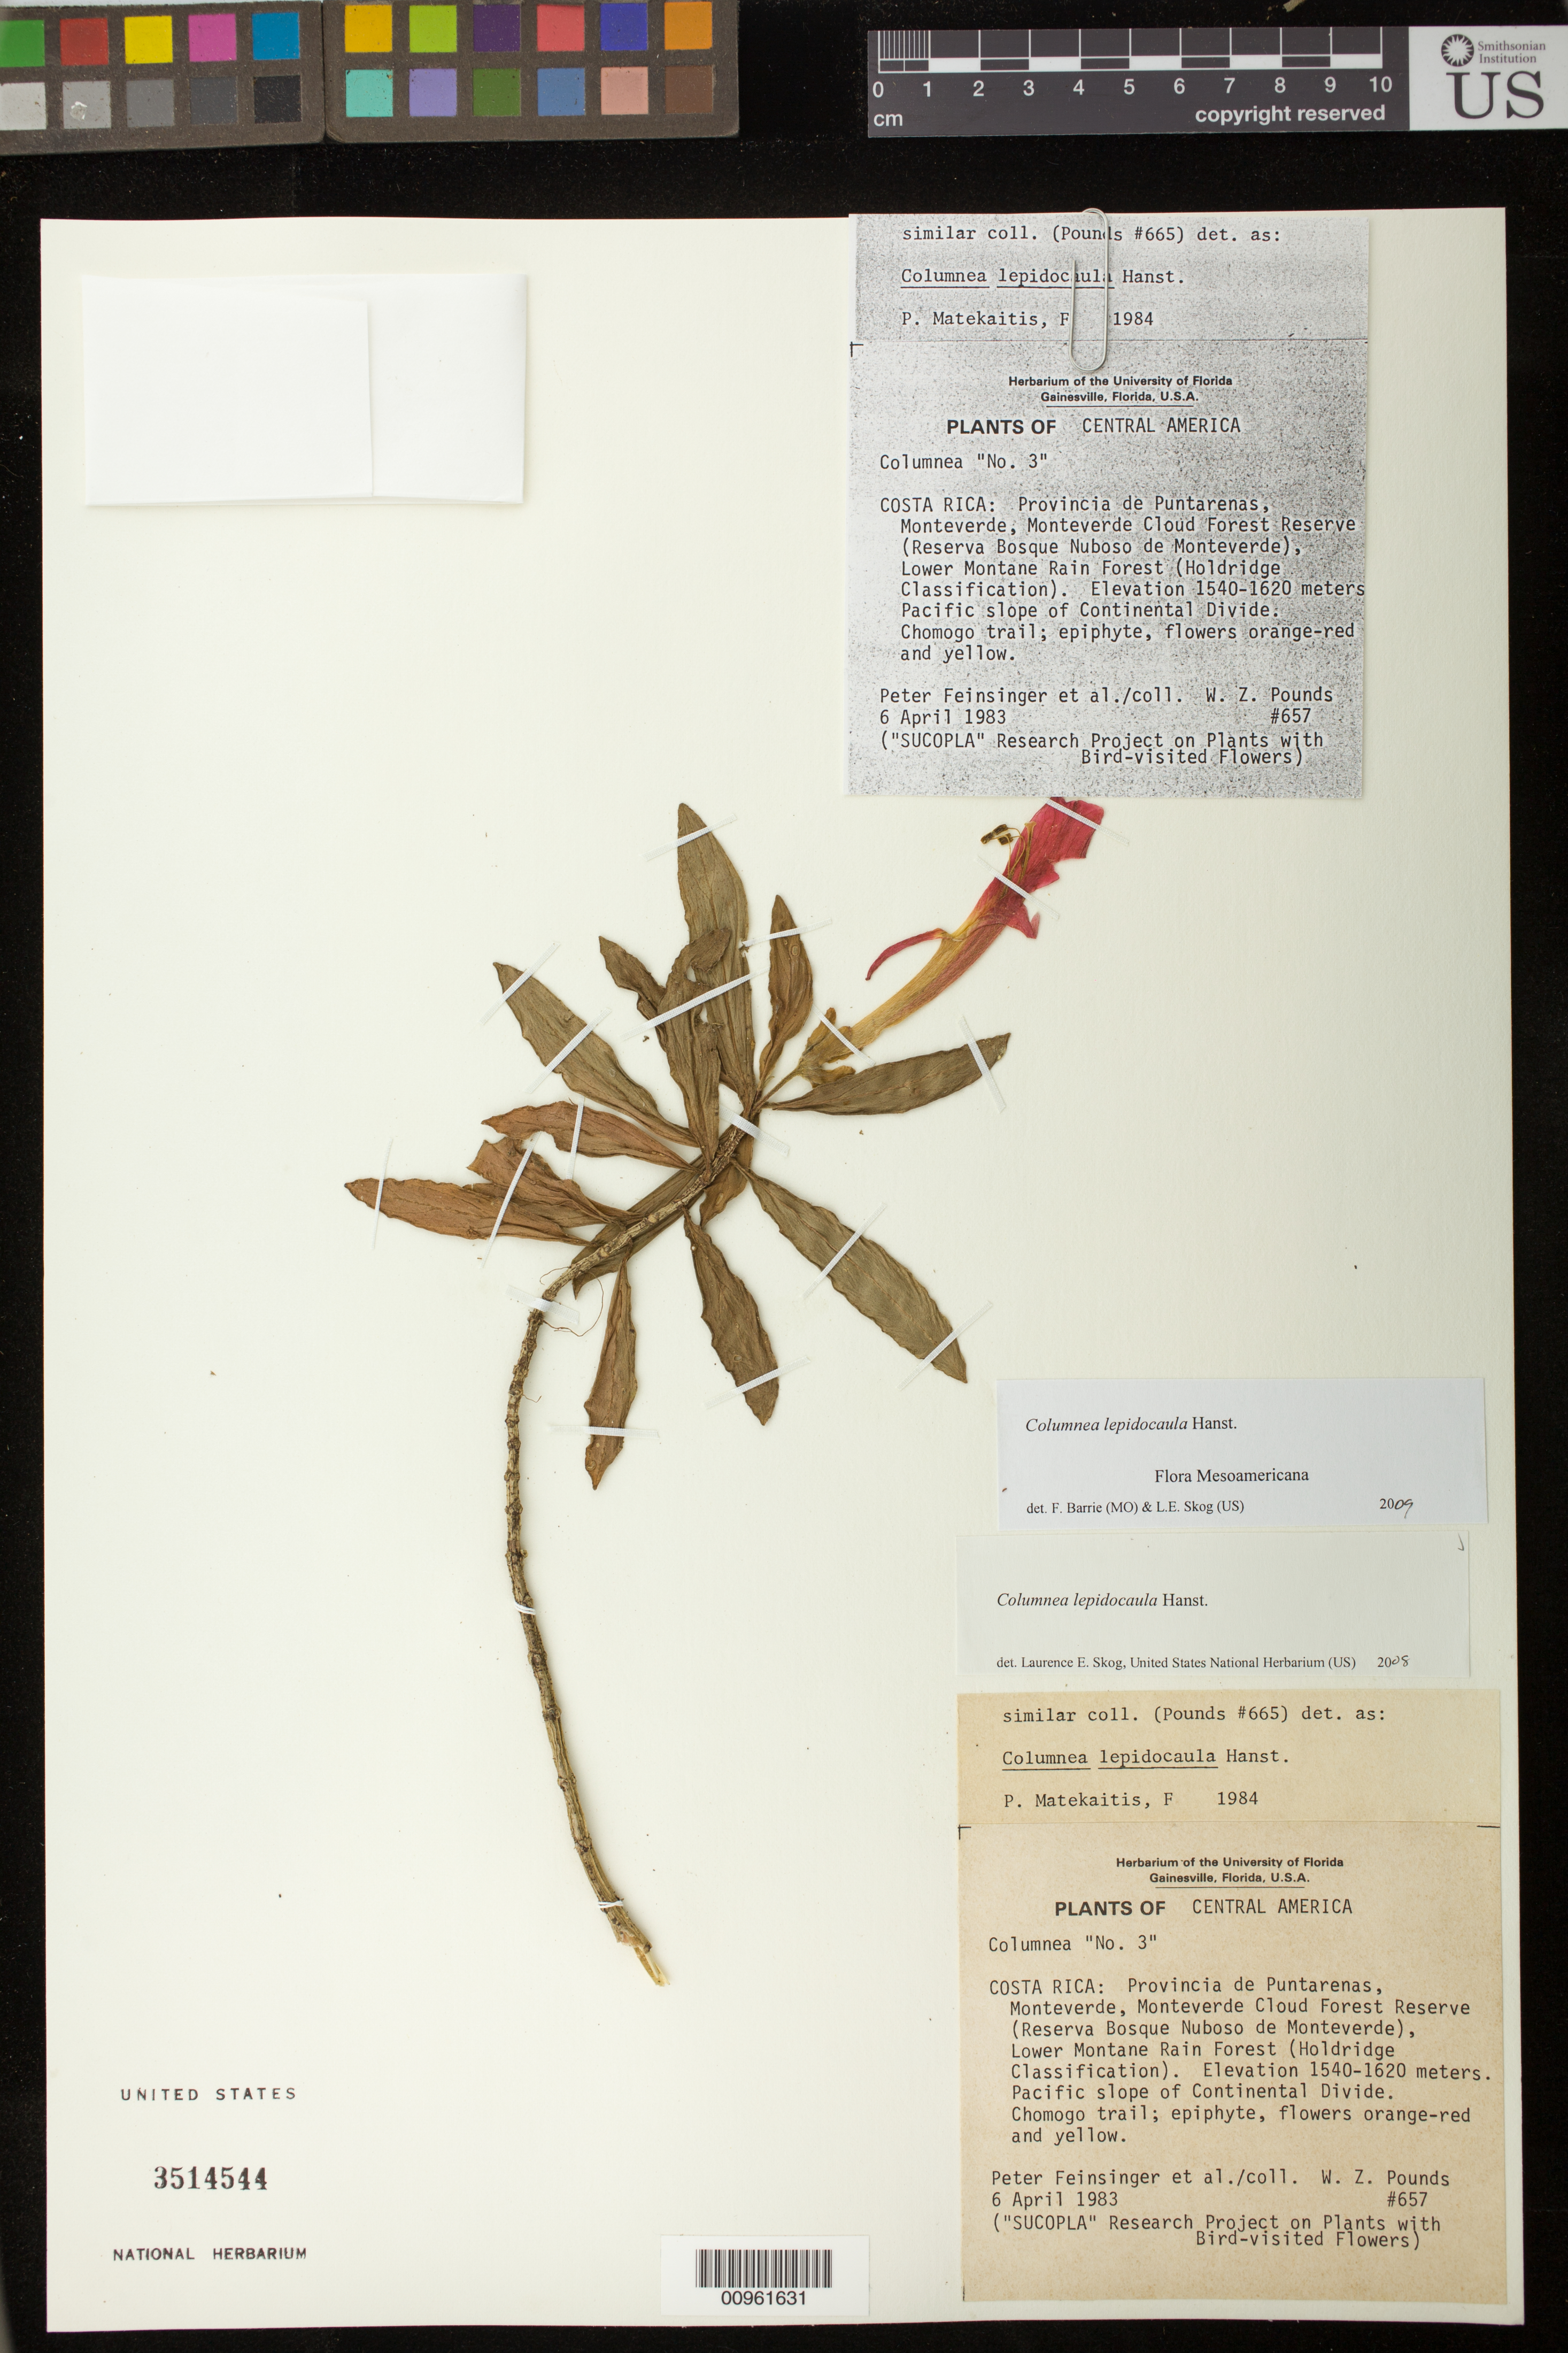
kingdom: Plantae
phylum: Tracheophyta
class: Magnoliopsida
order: Lamiales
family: Gesneriaceae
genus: Columnea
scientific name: Columnea lepidocaula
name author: Hanst.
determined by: Skog, Laurence E.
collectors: P. Feinsinger & W. Pounds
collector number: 657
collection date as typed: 06 Apr 1983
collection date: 1983-04-06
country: Costa Rica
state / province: Puntarenas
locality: Monteverde, Monteverde Cloud Forest Reserve (Reserva Bosque Nuboso de Monteverde), Pacific slope of Continental Divide; Chomogo trail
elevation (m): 1540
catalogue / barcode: US 3514544